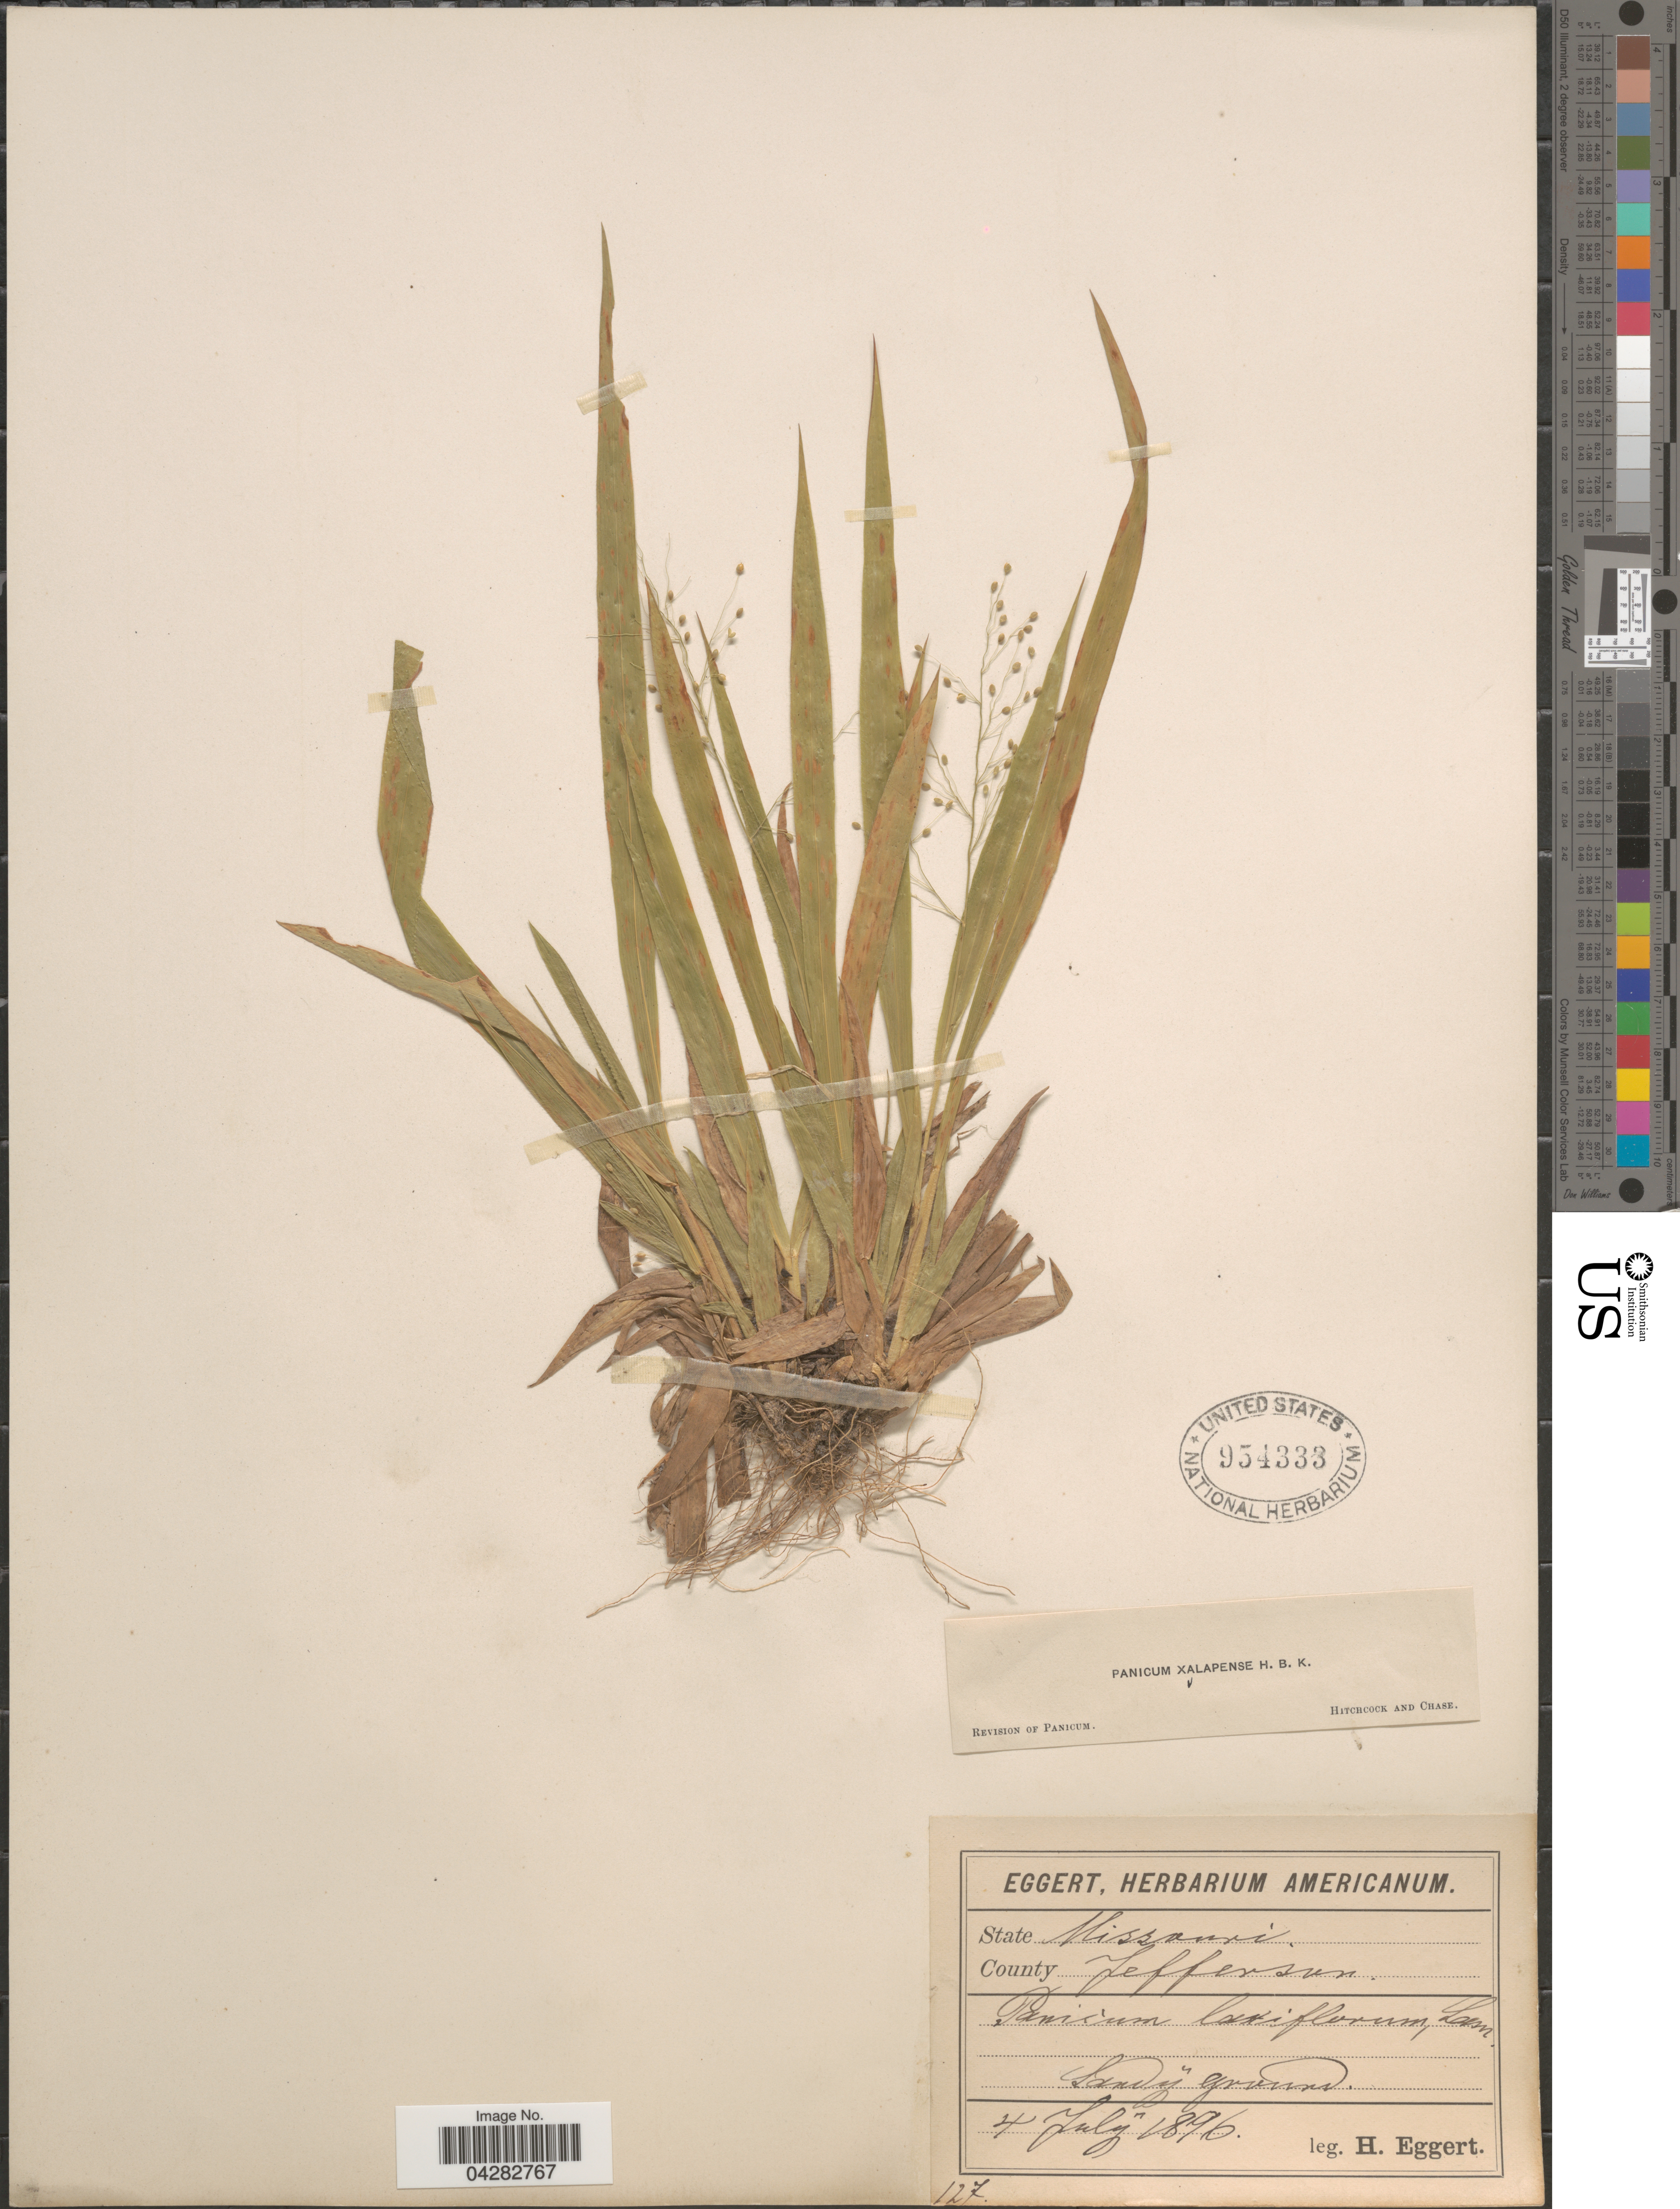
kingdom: Plantae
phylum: Tracheophyta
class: Liliopsida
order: Poales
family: Poaceae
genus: Dichanthelium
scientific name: Dichanthelium laxiflorum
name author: (Lam.) Gould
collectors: H. Eggert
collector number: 127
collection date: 1896-07-04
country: United States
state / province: Missouri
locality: County Jefferson. Sandy ground.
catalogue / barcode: US 954333